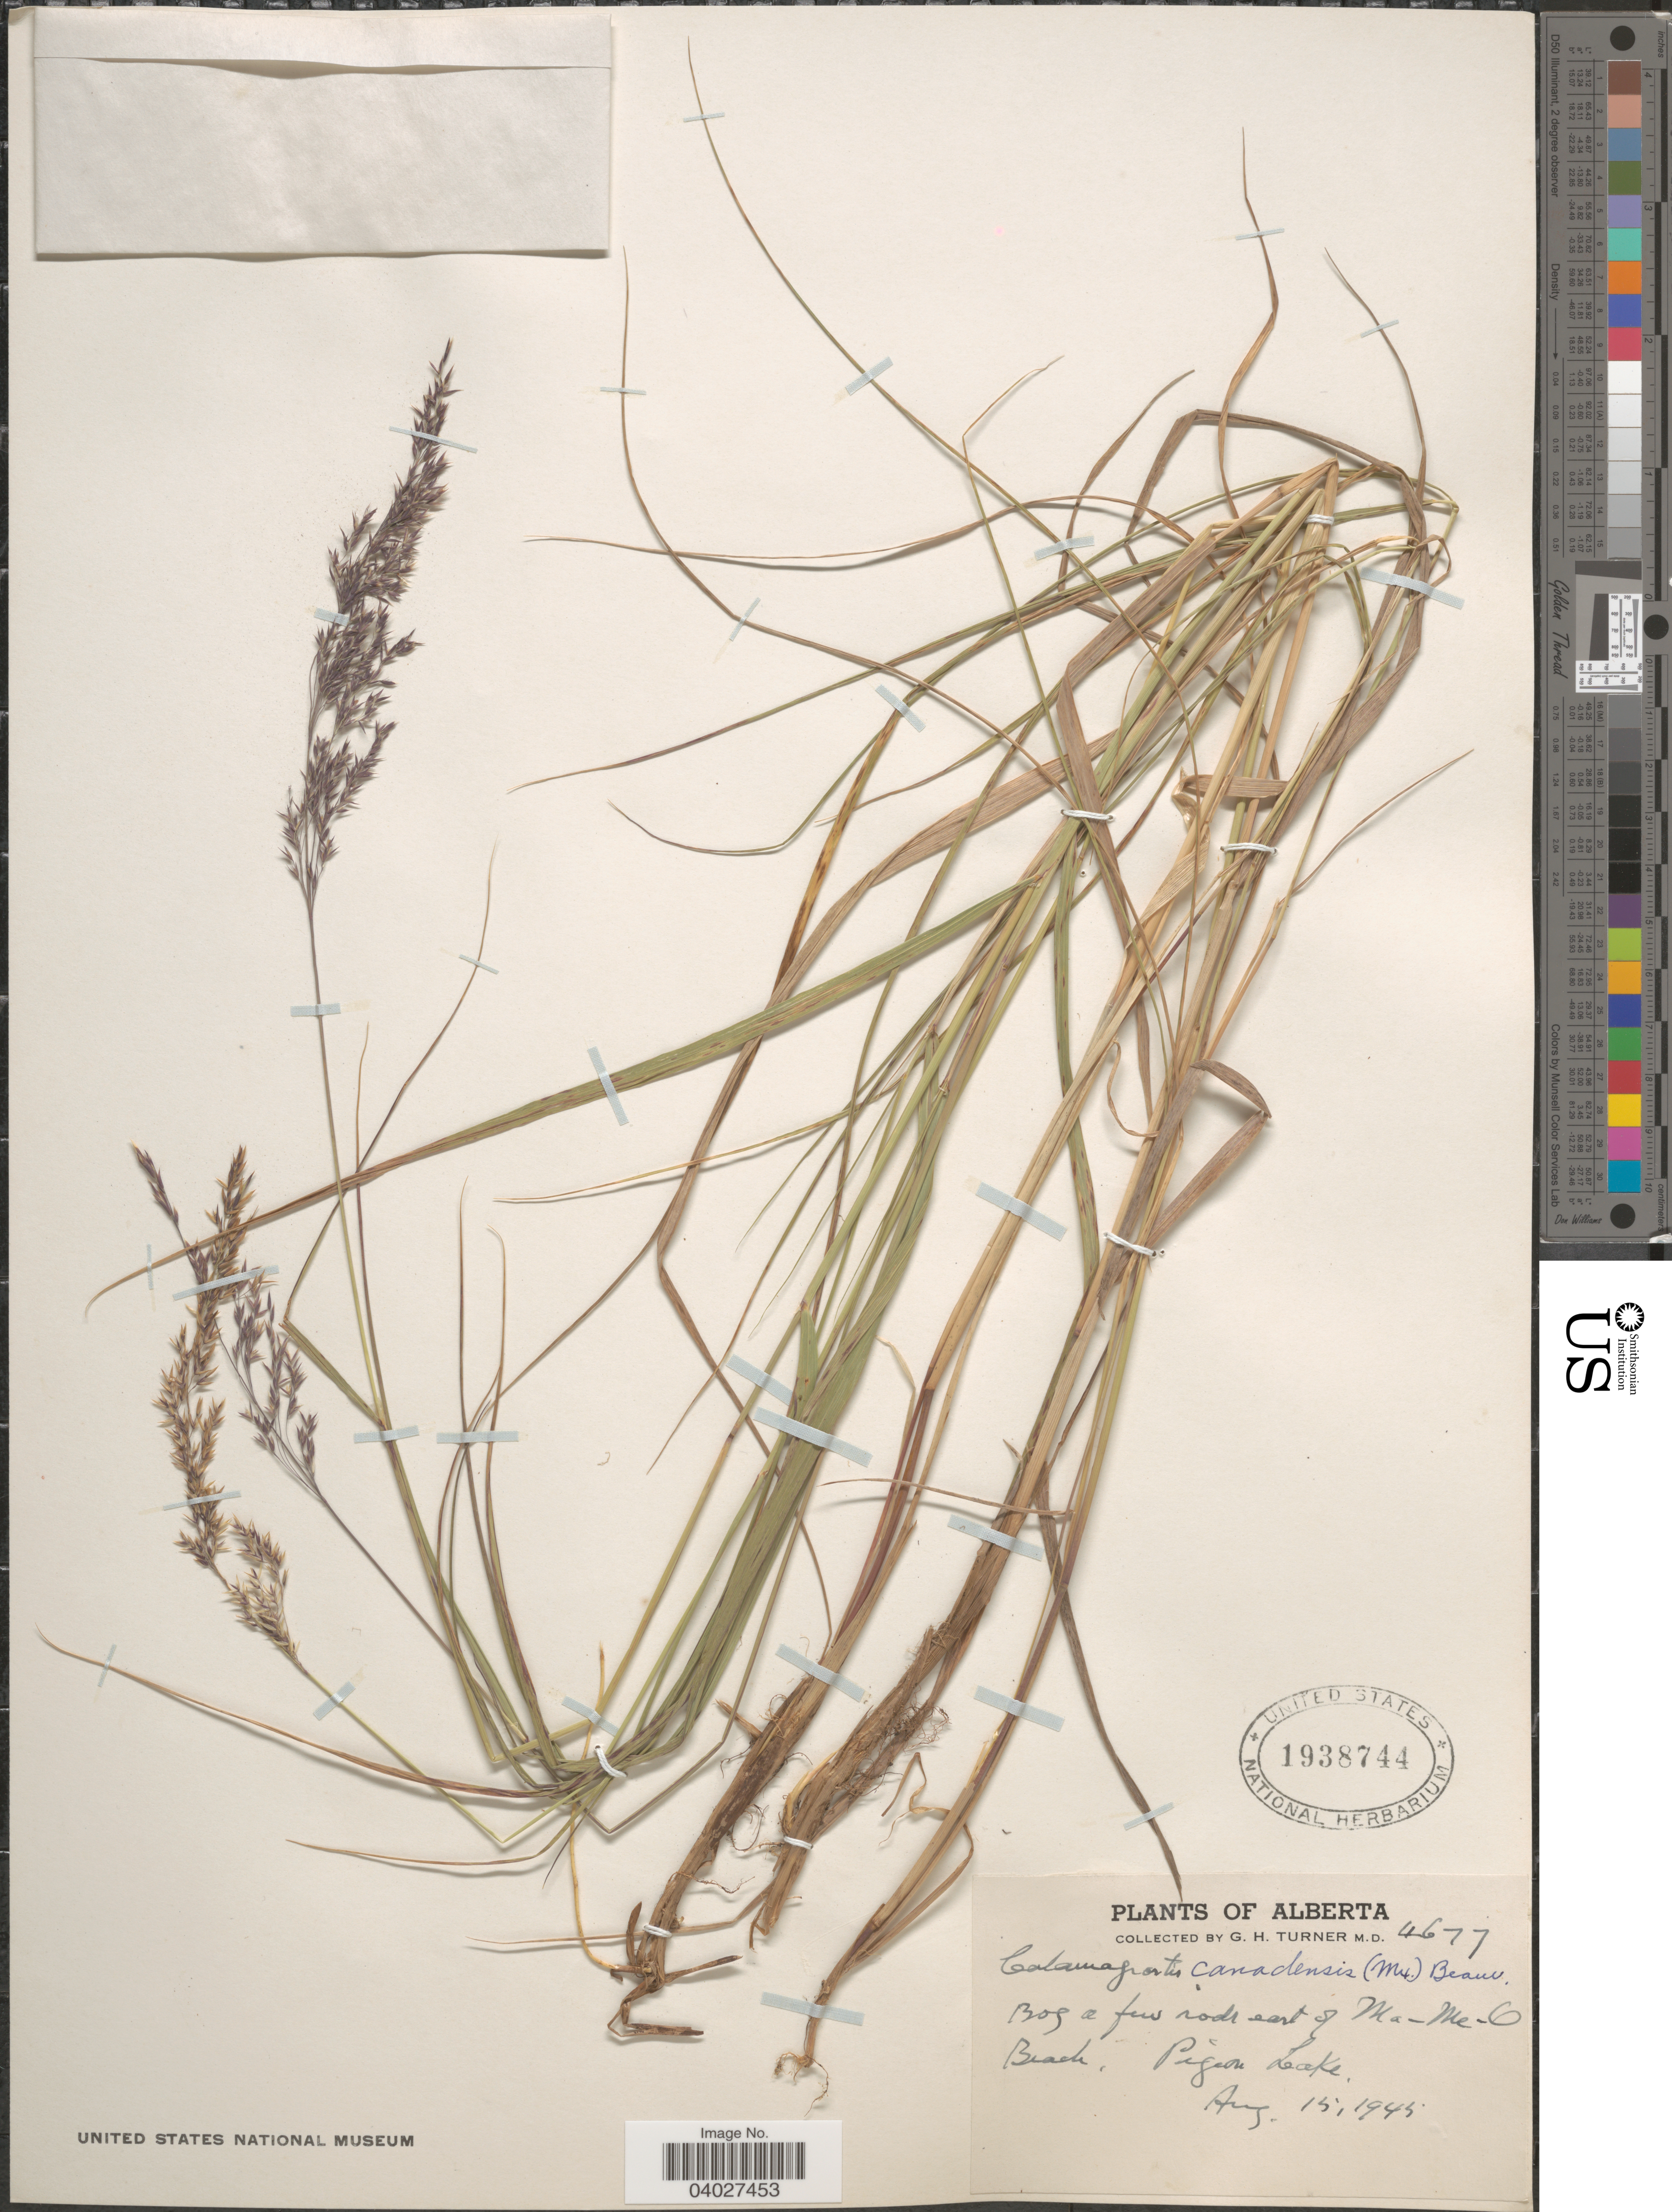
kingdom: Plantae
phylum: Tracheophyta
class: Liliopsida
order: Poales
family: Poaceae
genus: Calamagrostis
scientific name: Calamagrostis canadensis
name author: (Michx.) P. Beauv.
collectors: G. H. Turner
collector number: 4677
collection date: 1945-08-15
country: Canada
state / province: Alberta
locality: East of Ma-Me-O Beach. Pigeon Lake.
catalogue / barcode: US 1938744